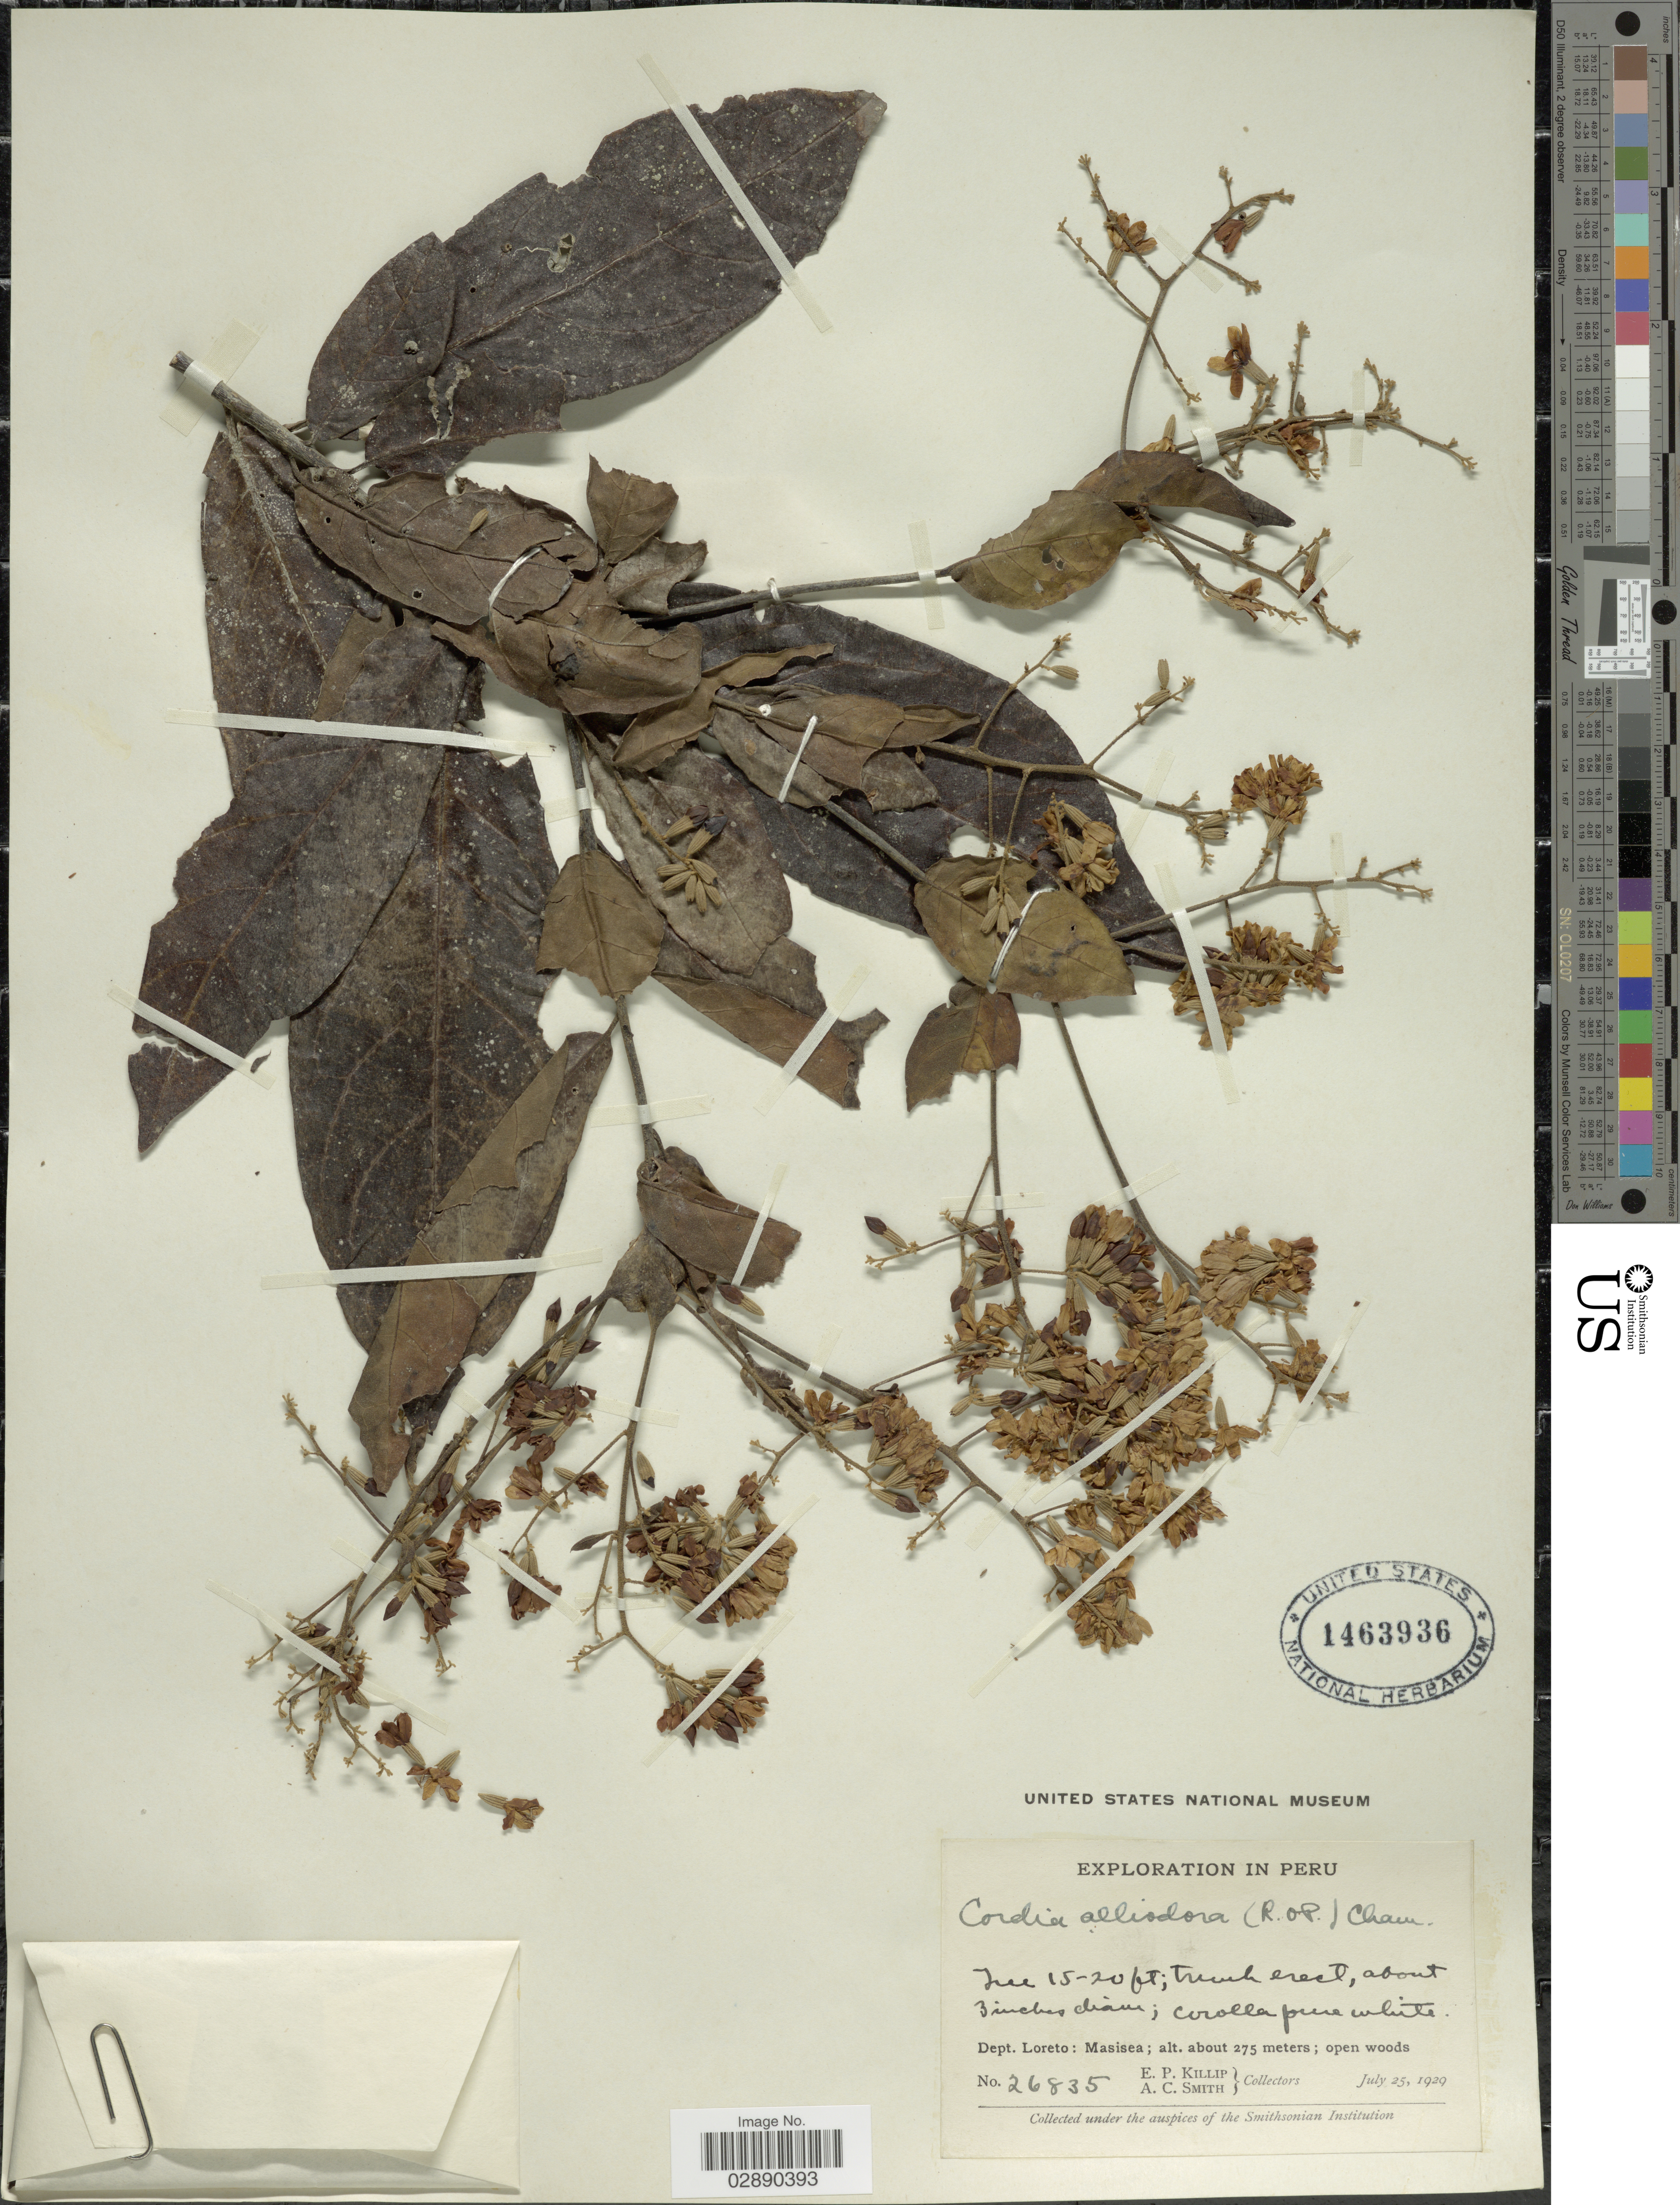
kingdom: Plantae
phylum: Tracheophyta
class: Magnoliopsida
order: Boraginales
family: Cordiaceae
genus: Cordia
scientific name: Cordia alliodora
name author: (Ruiz & Pav.) Oken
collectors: E. P. Killip & A. C. Smith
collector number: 26835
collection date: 1929-07-25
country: Peru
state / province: Loreto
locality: Dept. Loreto: Masisea.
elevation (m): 275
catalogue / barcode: US 1463936